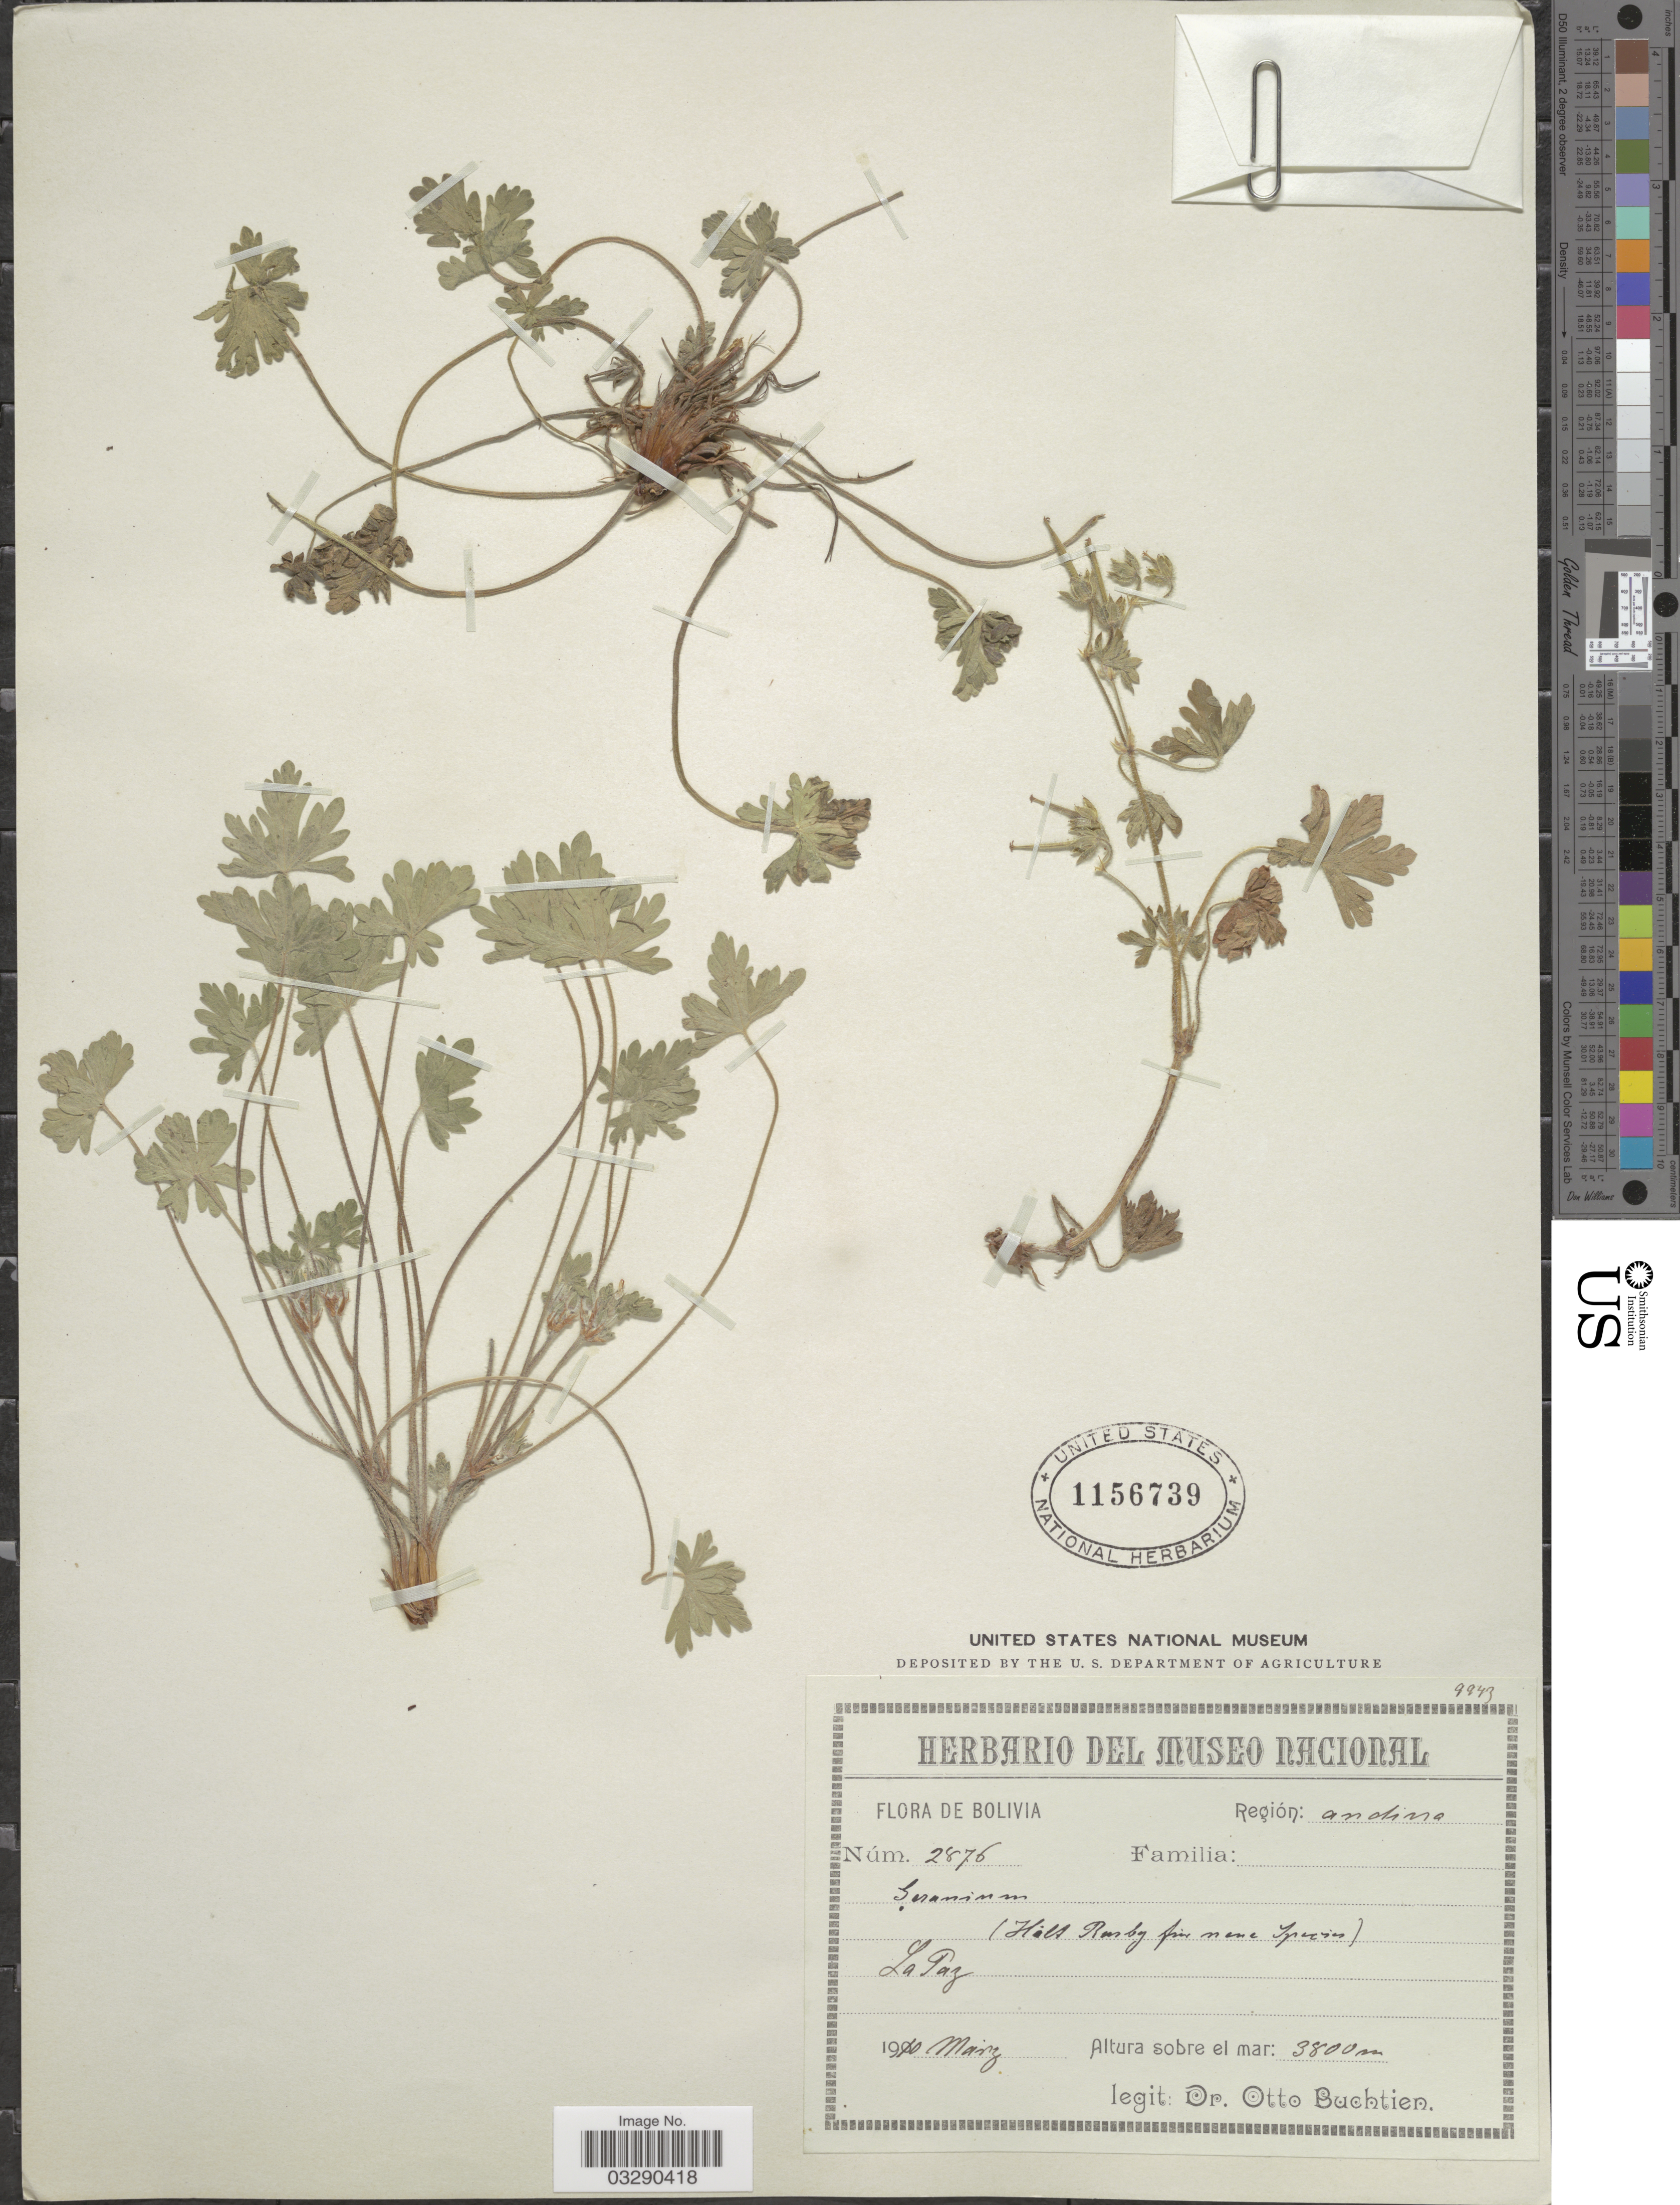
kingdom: Plantae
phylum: Tracheophyta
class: Magnoliopsida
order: Geraniales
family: Geraniaceae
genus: Geranium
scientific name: Geranium sp.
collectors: O. Buchtien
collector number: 2876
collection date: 1910-03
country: Bolivia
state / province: La Paz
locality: Región: andina.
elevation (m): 3800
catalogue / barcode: US 1156739